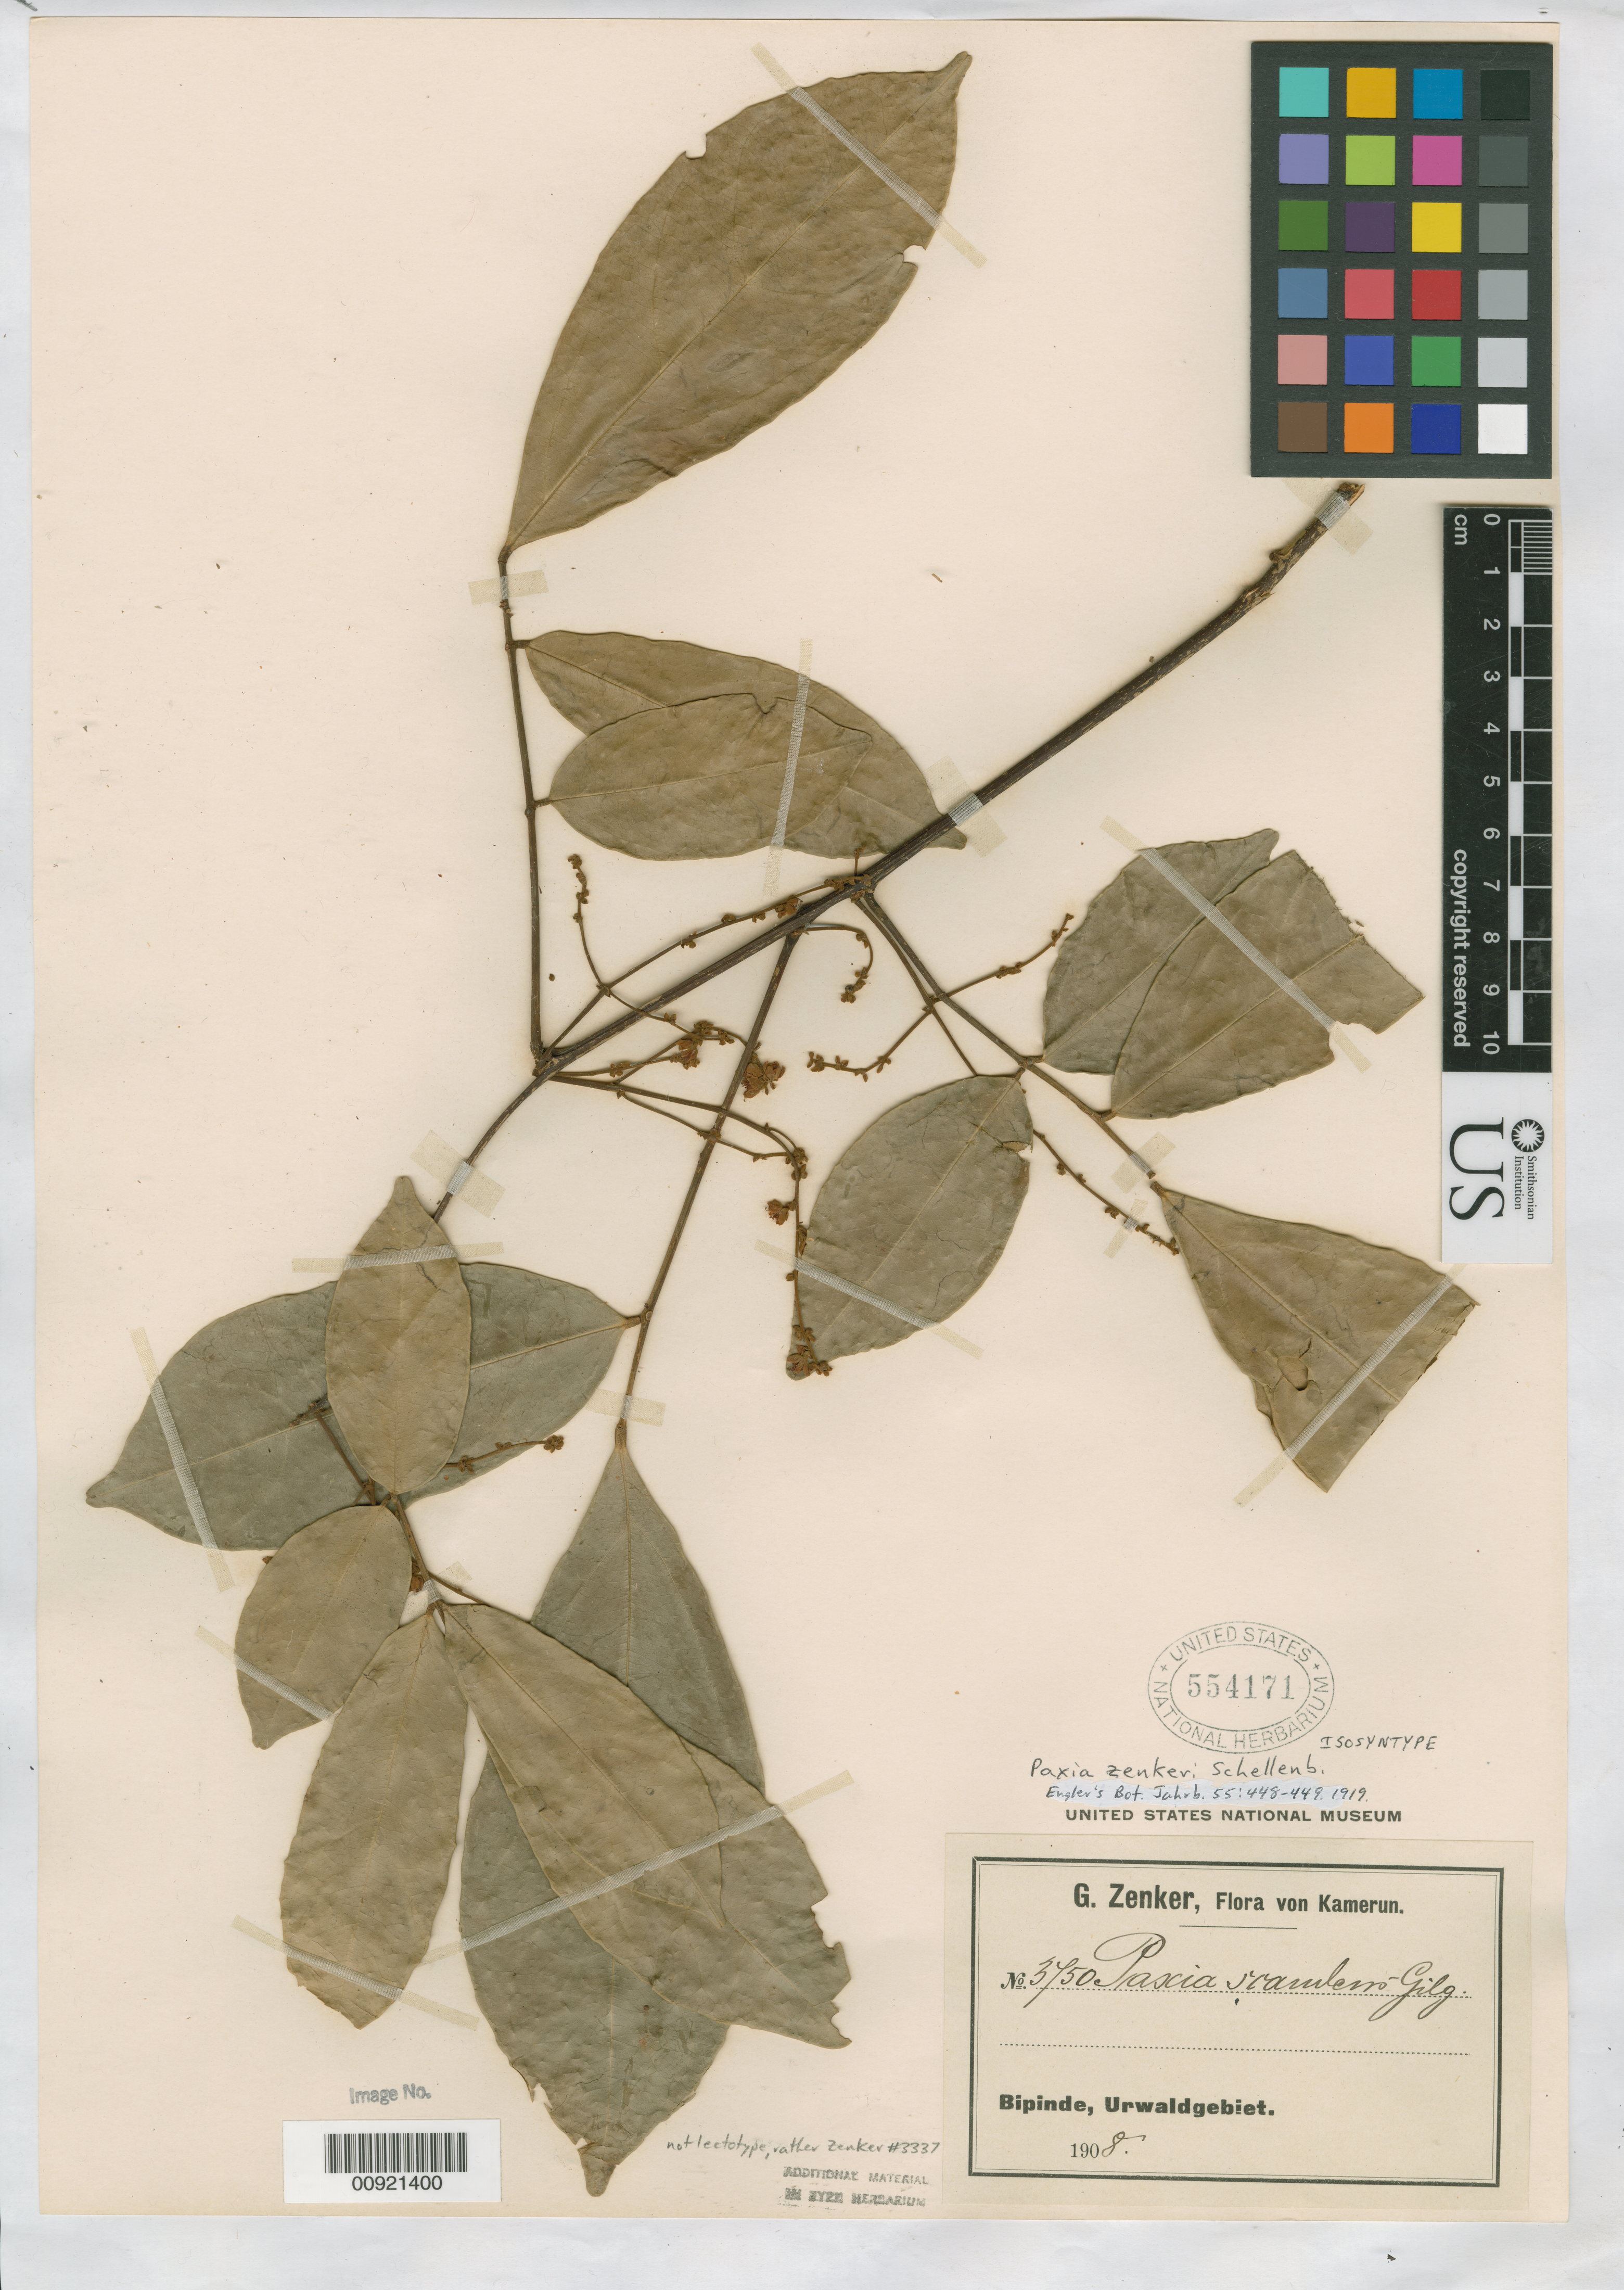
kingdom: Plantae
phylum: Tracheophyta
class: Magnoliopsida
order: Oxalidales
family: Connaraceae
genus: Paxia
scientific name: Paxia zenkeri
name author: G. Schellenb.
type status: Isosyntype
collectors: G. A. Zenker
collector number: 3750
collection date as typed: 1908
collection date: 1908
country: Cameroon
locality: Bipinde, Urwaldgebiet.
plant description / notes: Not lectotype, rather Zenker #3337.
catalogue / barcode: US 554171